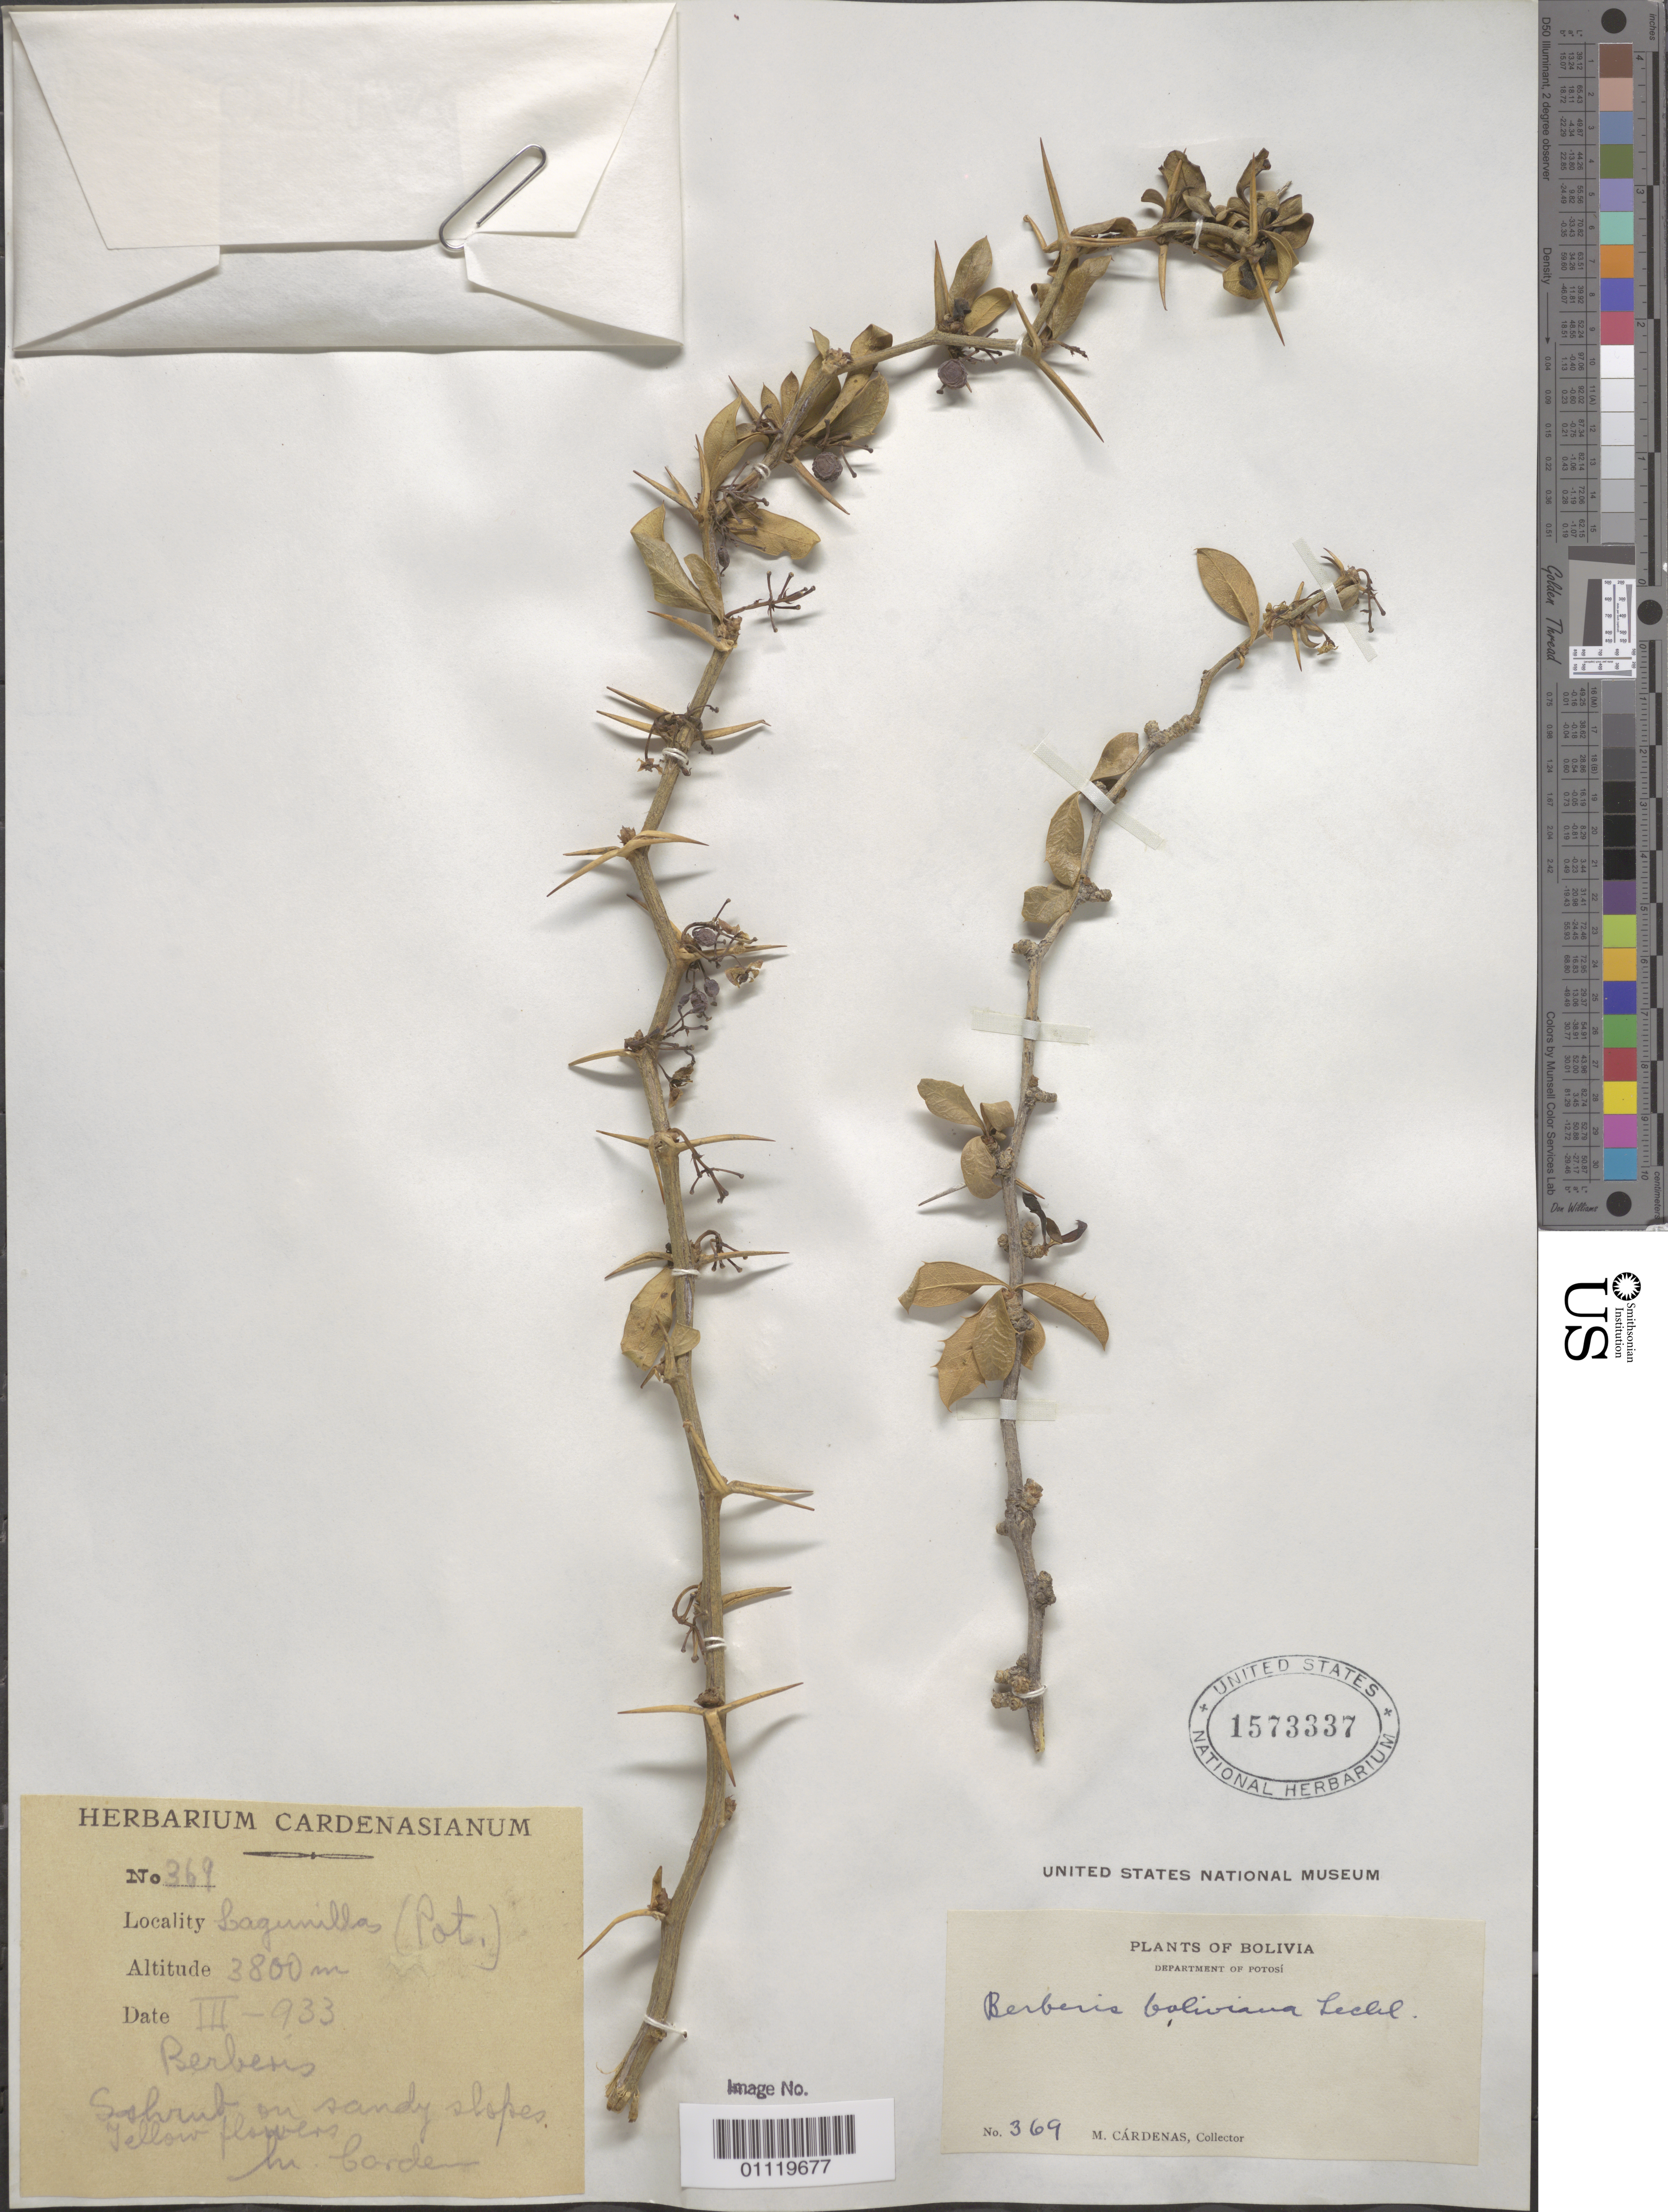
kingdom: Plantae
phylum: Tracheophyta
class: Magnoliopsida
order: Ranunculales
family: Berberidaceae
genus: Berberis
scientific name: Berberis boliviana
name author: Lech.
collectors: M. Cárdenas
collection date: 1933-03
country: Bolivia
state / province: Potosi (?)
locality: Possibly Lagunillas. Sandy slopes.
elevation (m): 3800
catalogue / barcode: US 1573337